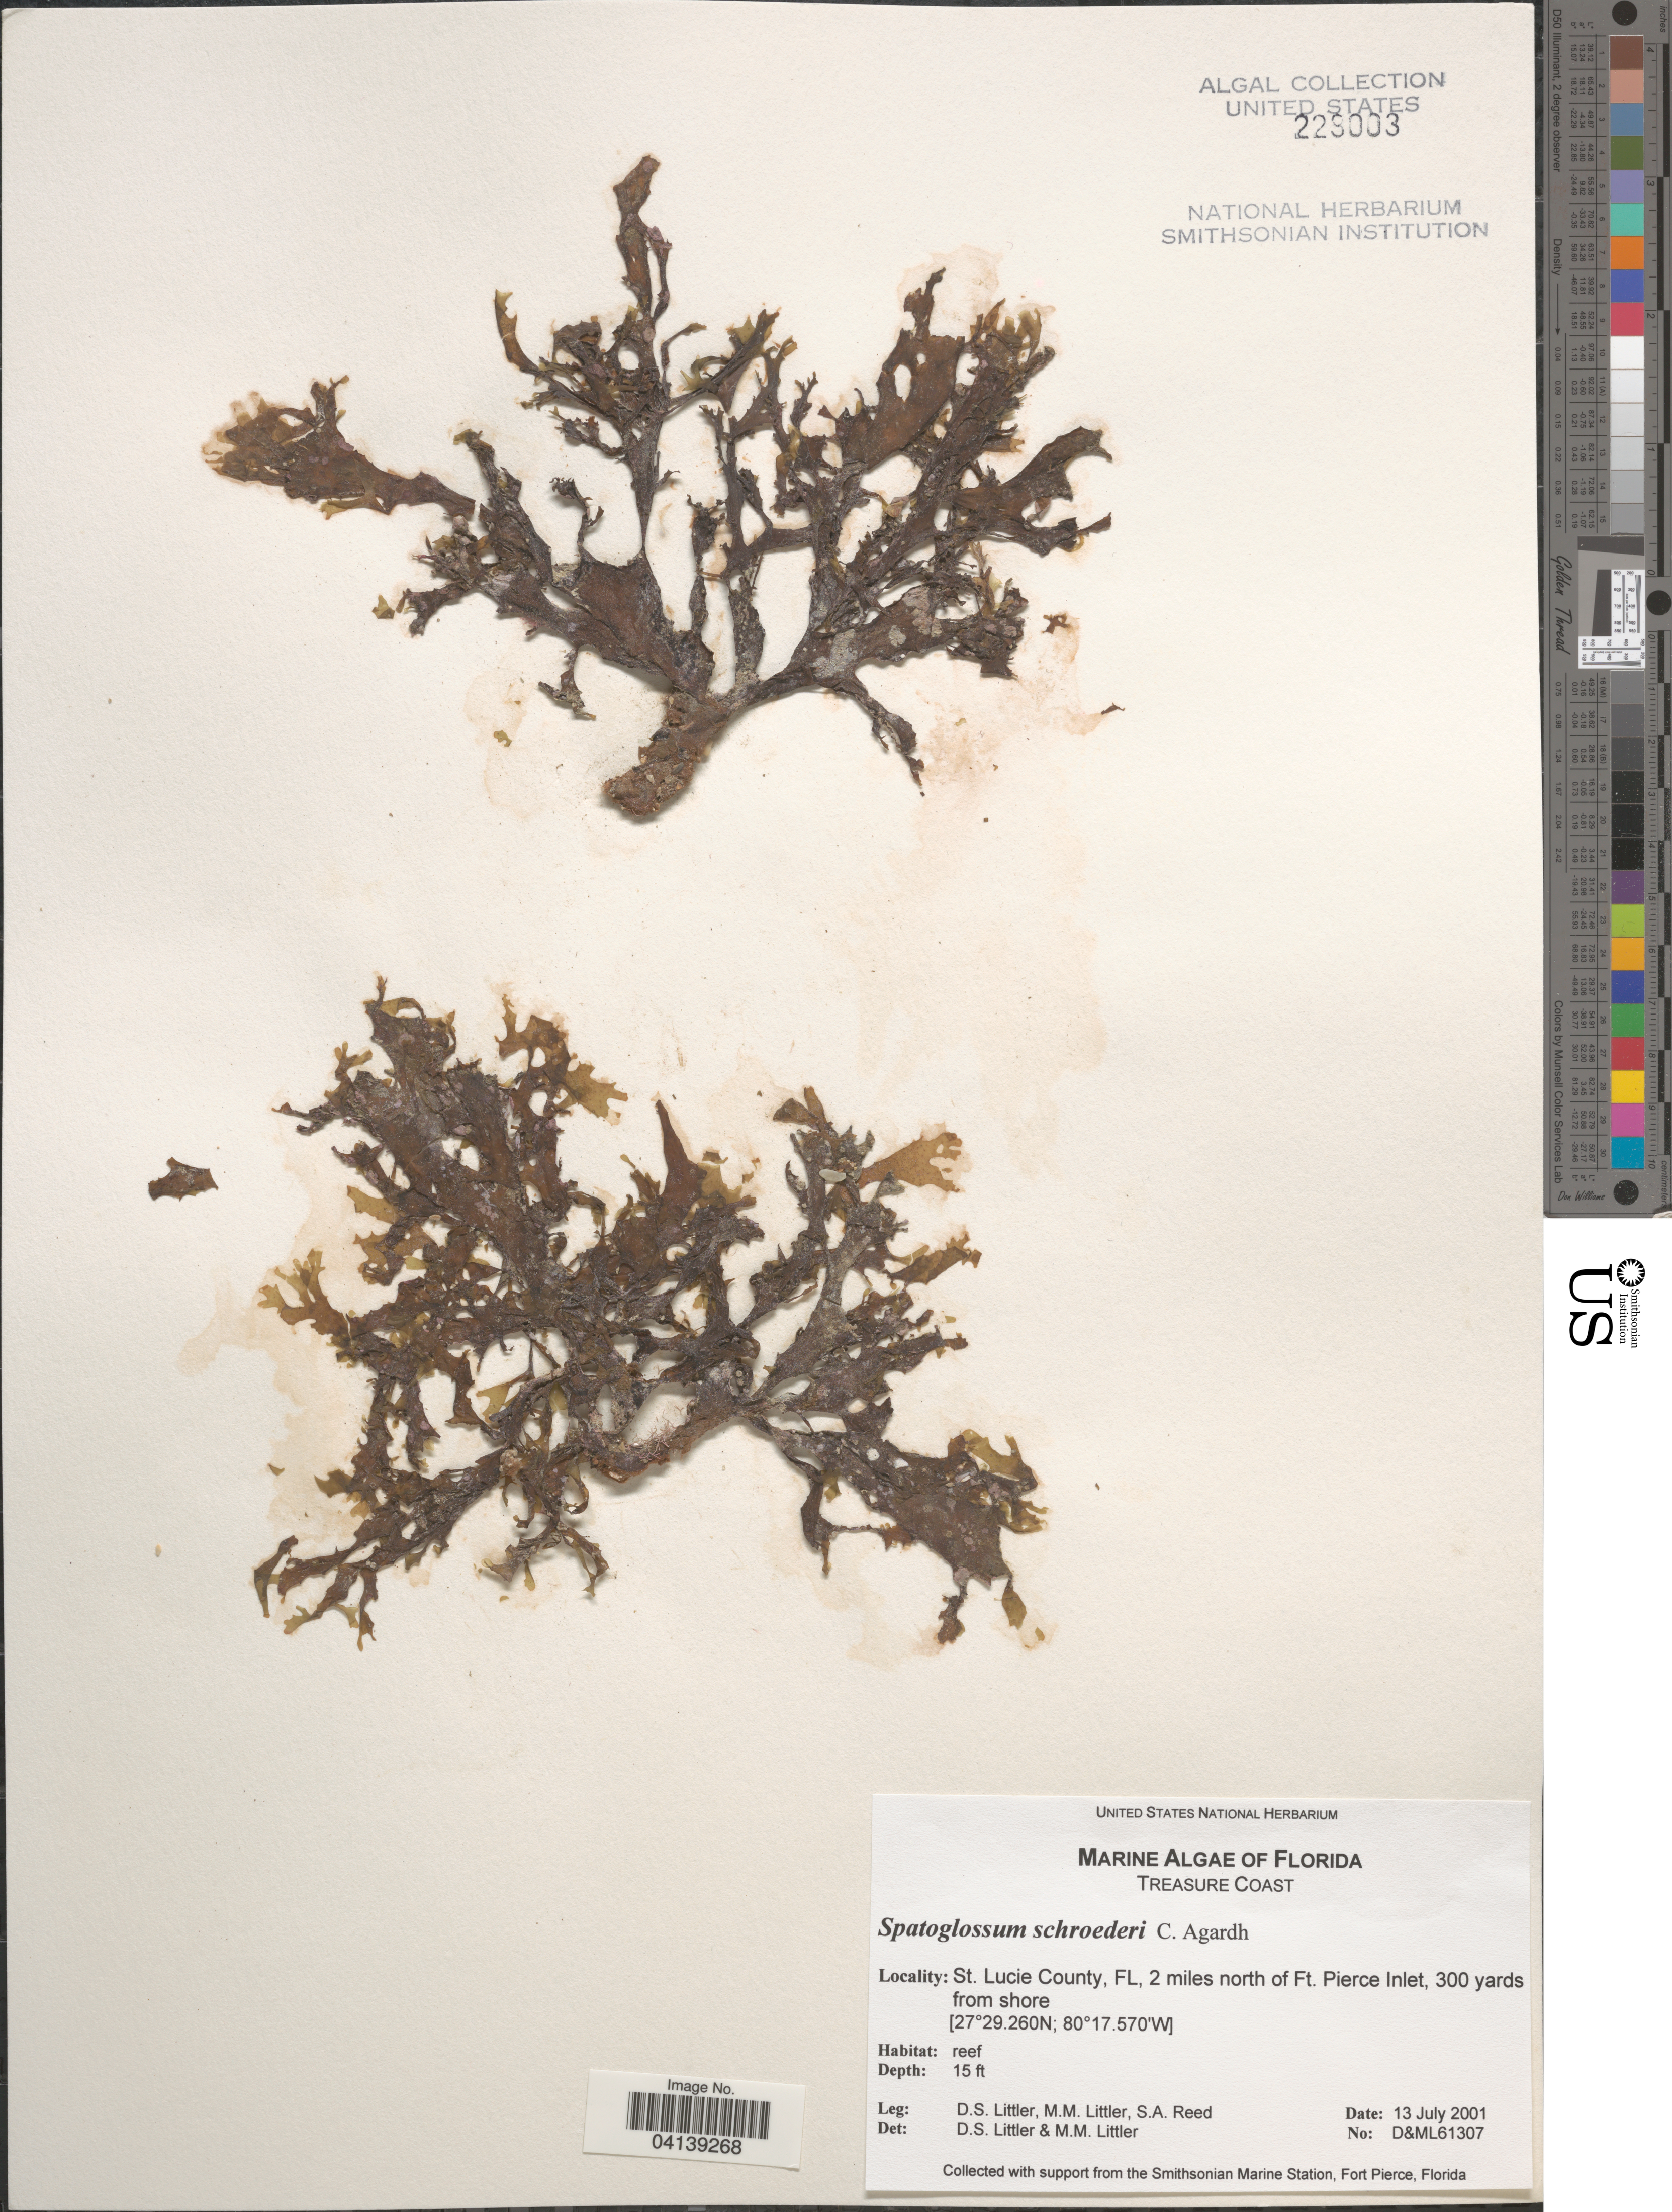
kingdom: Chromista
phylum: Ochrophyta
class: Phaeophyceae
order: Dictyotales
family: Dictyotaceae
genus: Spatoglossum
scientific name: Spatoglossum schroederi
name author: (C. Agardh) Kütz.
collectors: D. S. Littler & S. Reed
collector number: D&ML61307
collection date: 2001-07-13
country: United States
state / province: Florida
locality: Treasure Coast. St. Lucie County, 2 miles north of Ft. Pierce Inlet, 300 yards from shore.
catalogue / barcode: US 229003